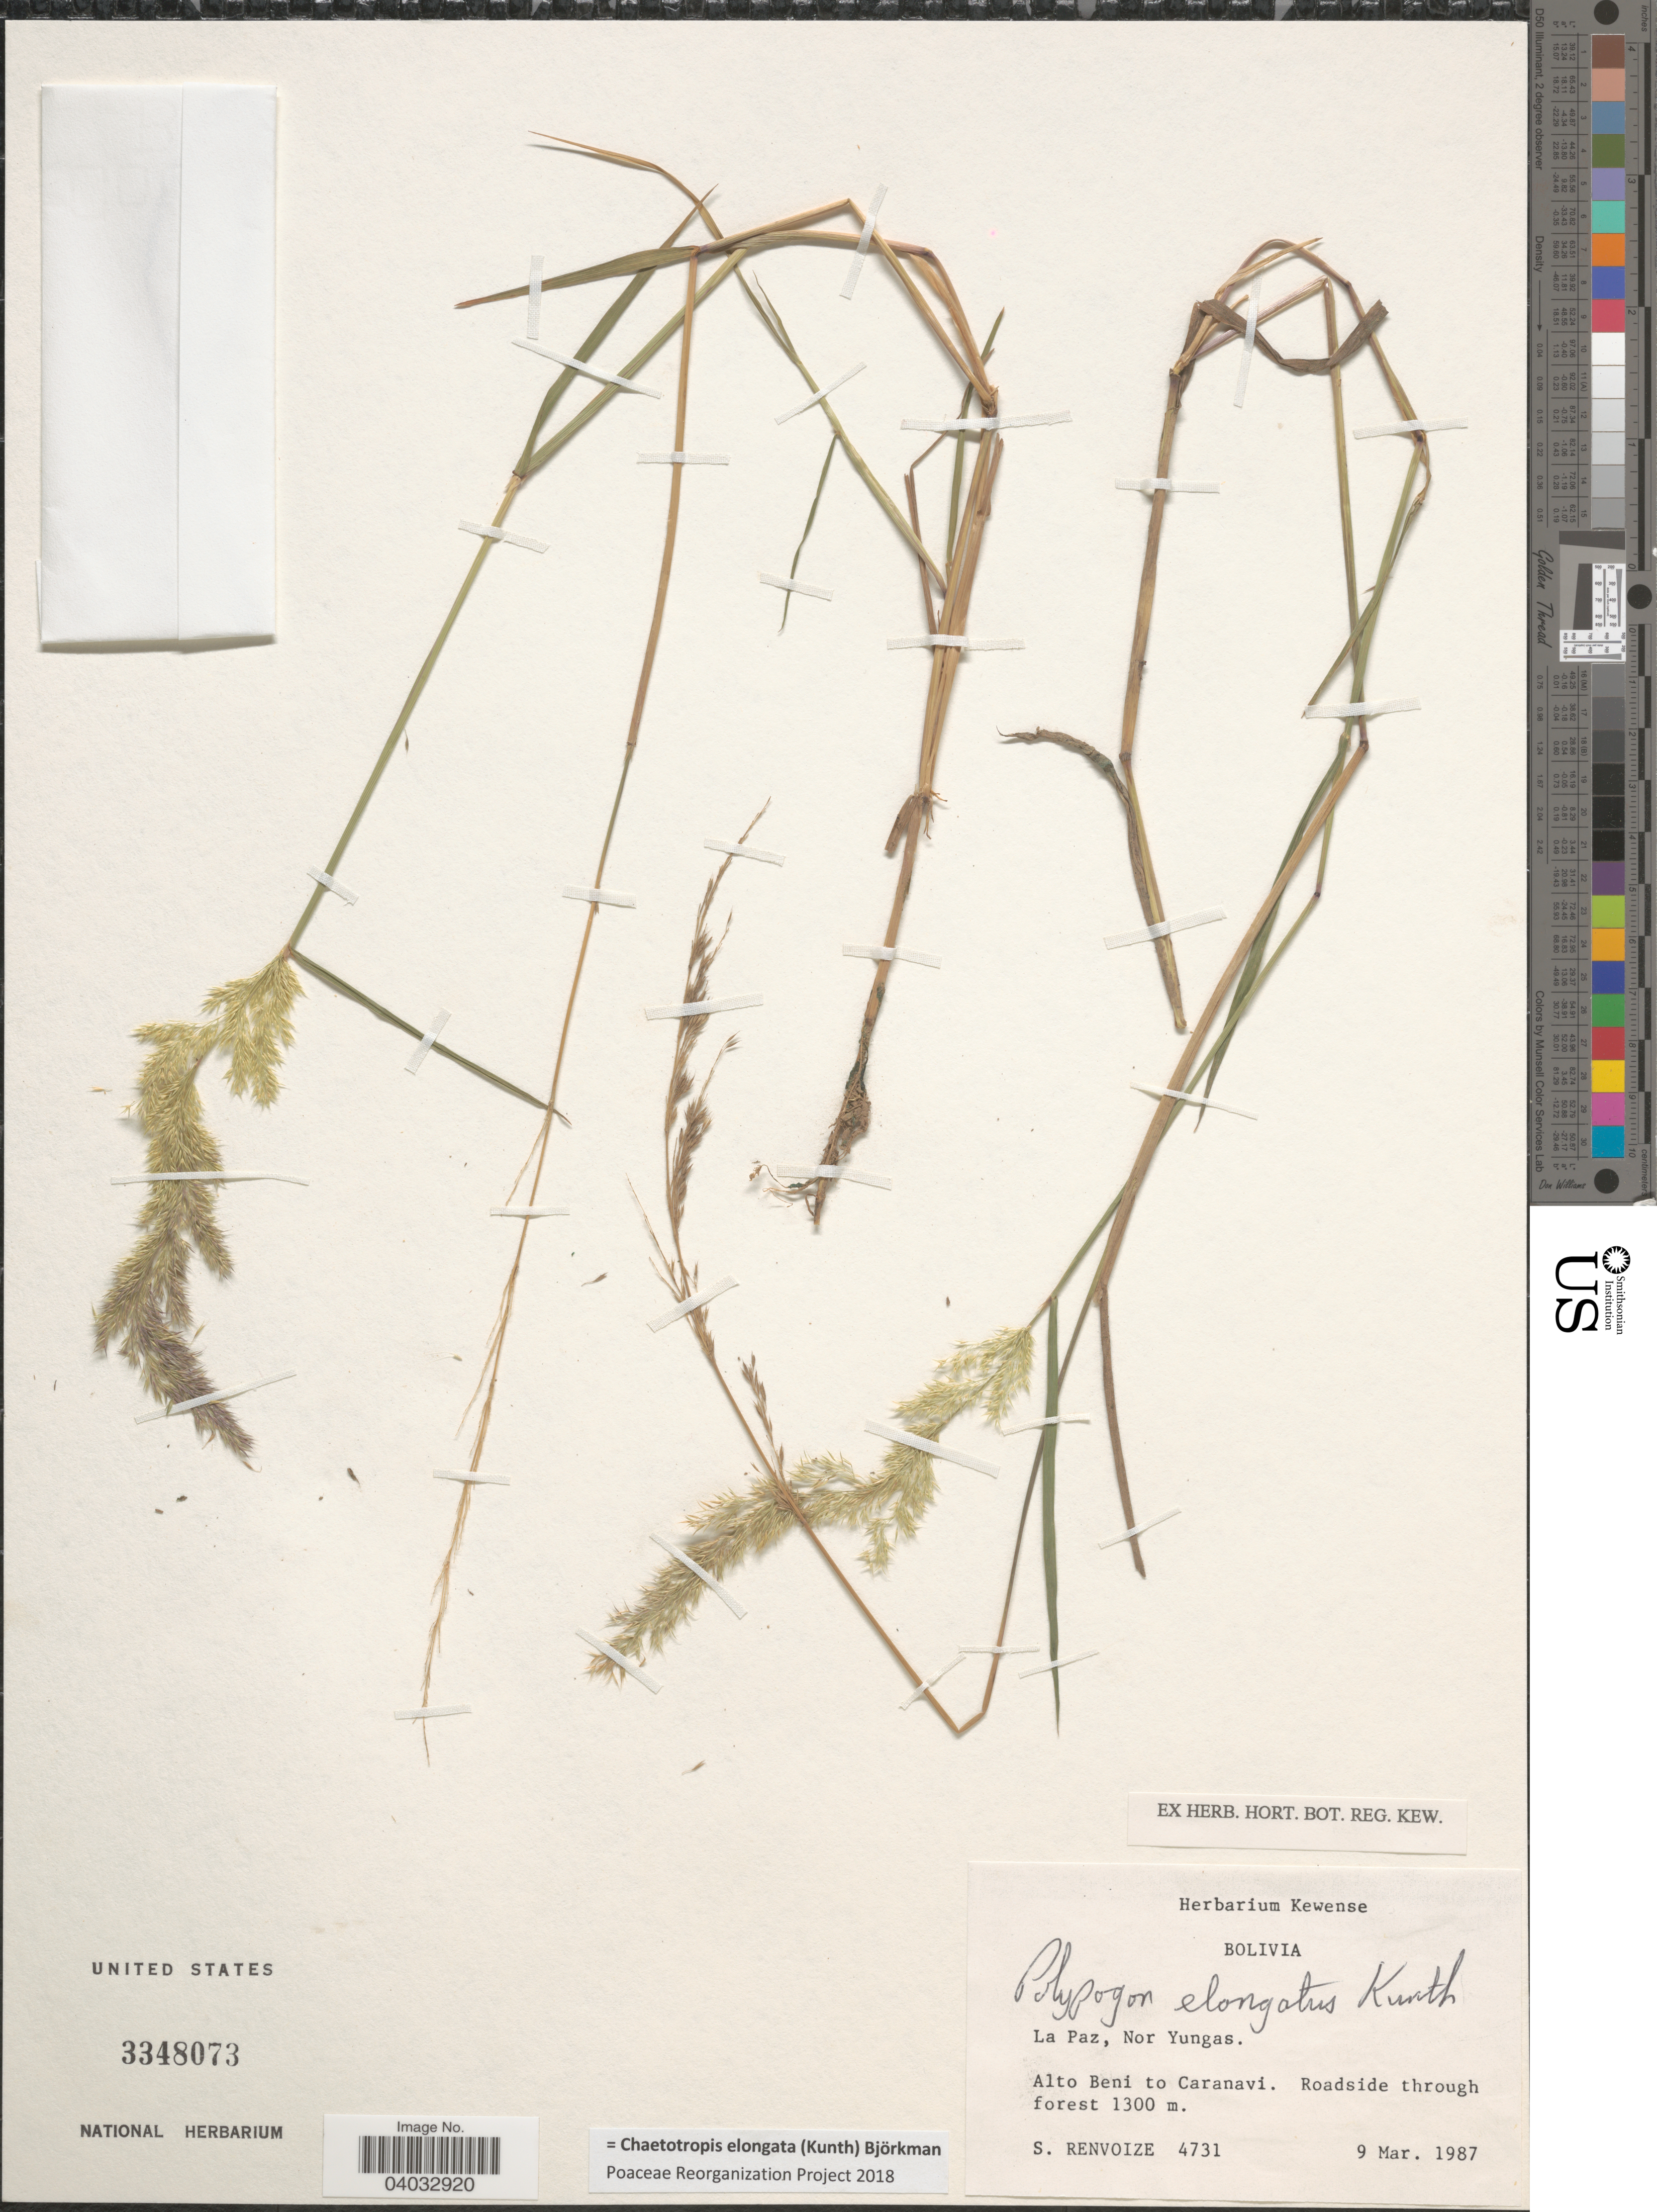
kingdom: Plantae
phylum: Tracheophyta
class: Liliopsida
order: Poales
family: Poaceae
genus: Chaetotropis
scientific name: Chaetotropis elongata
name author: (Kunth) Björkman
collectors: S. A. Renvoize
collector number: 4731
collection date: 1987-03-09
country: Bolivia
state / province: La Paz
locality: Nor Yungas. Alto Beni to Caranavi.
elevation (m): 1300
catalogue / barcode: US 3348073